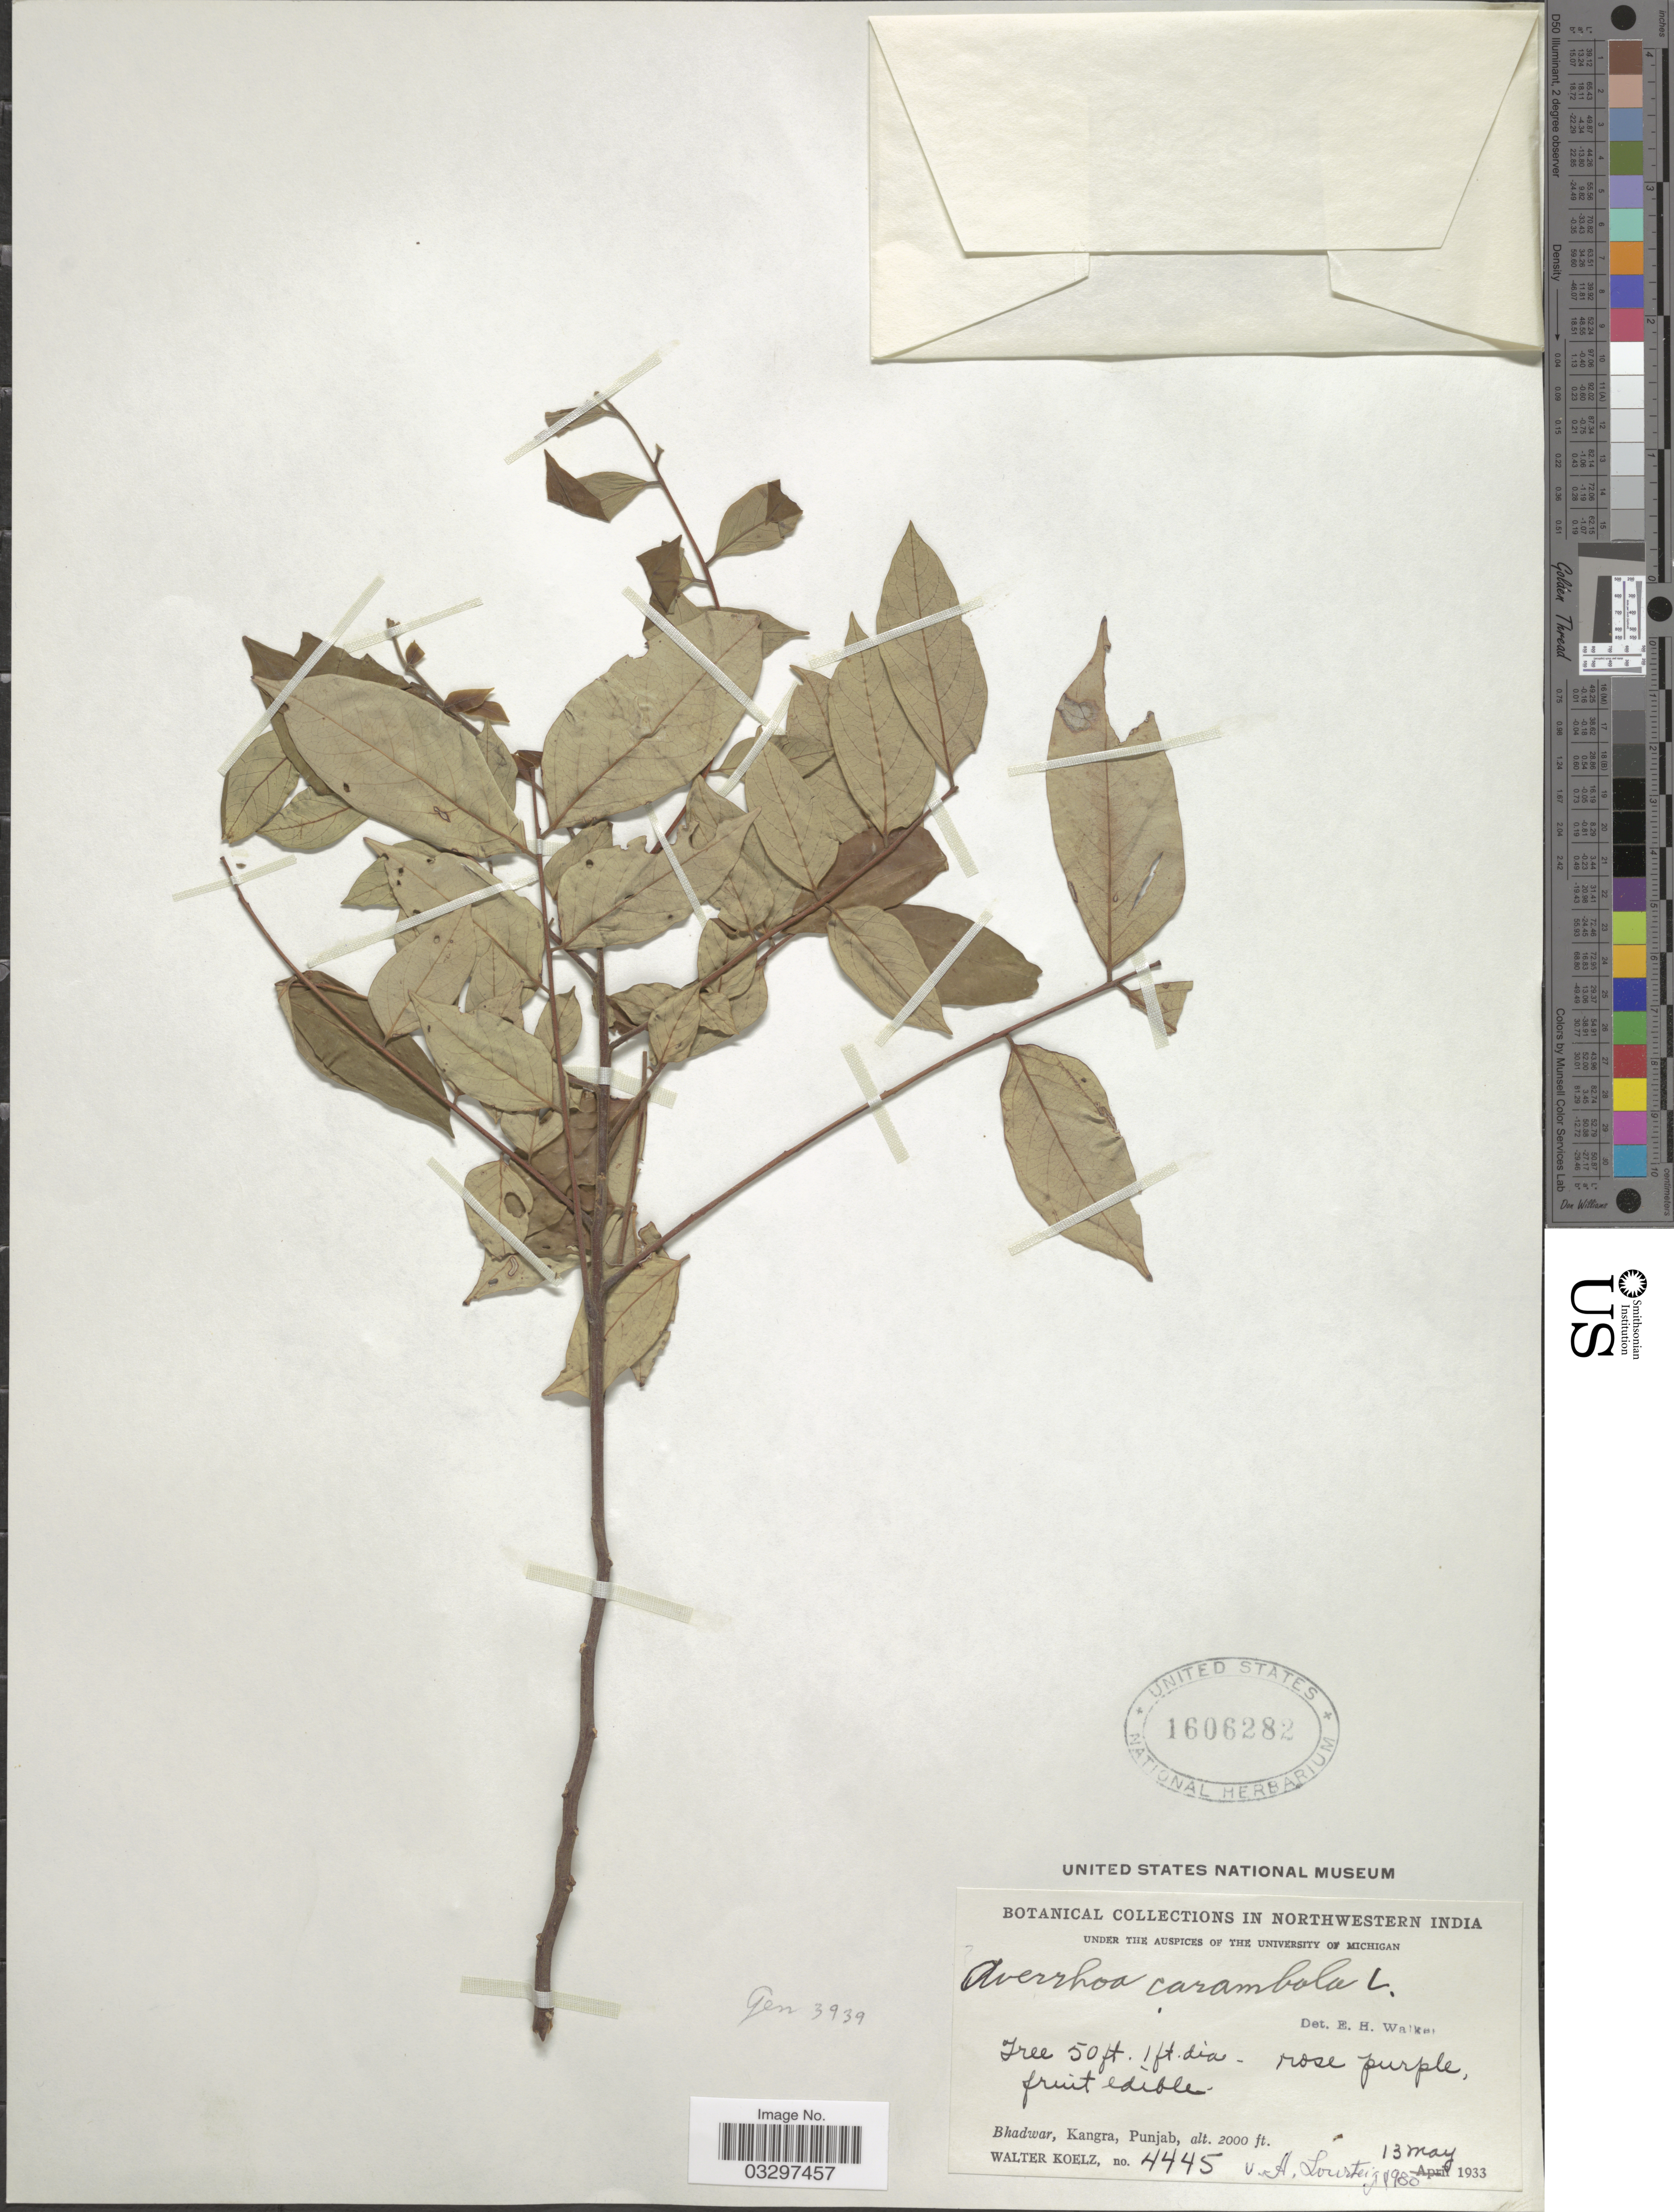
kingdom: Plantae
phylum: Tracheophyta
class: Magnoliopsida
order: Oxalidales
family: Oxalidaceae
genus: Averrhoa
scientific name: Averrhoa carambola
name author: L.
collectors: W. N. Koelz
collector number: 4445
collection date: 1933-05-13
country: India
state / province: Punjab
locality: Northwestern India. Bhadwar, Kangra.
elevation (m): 610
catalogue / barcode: US 1606282